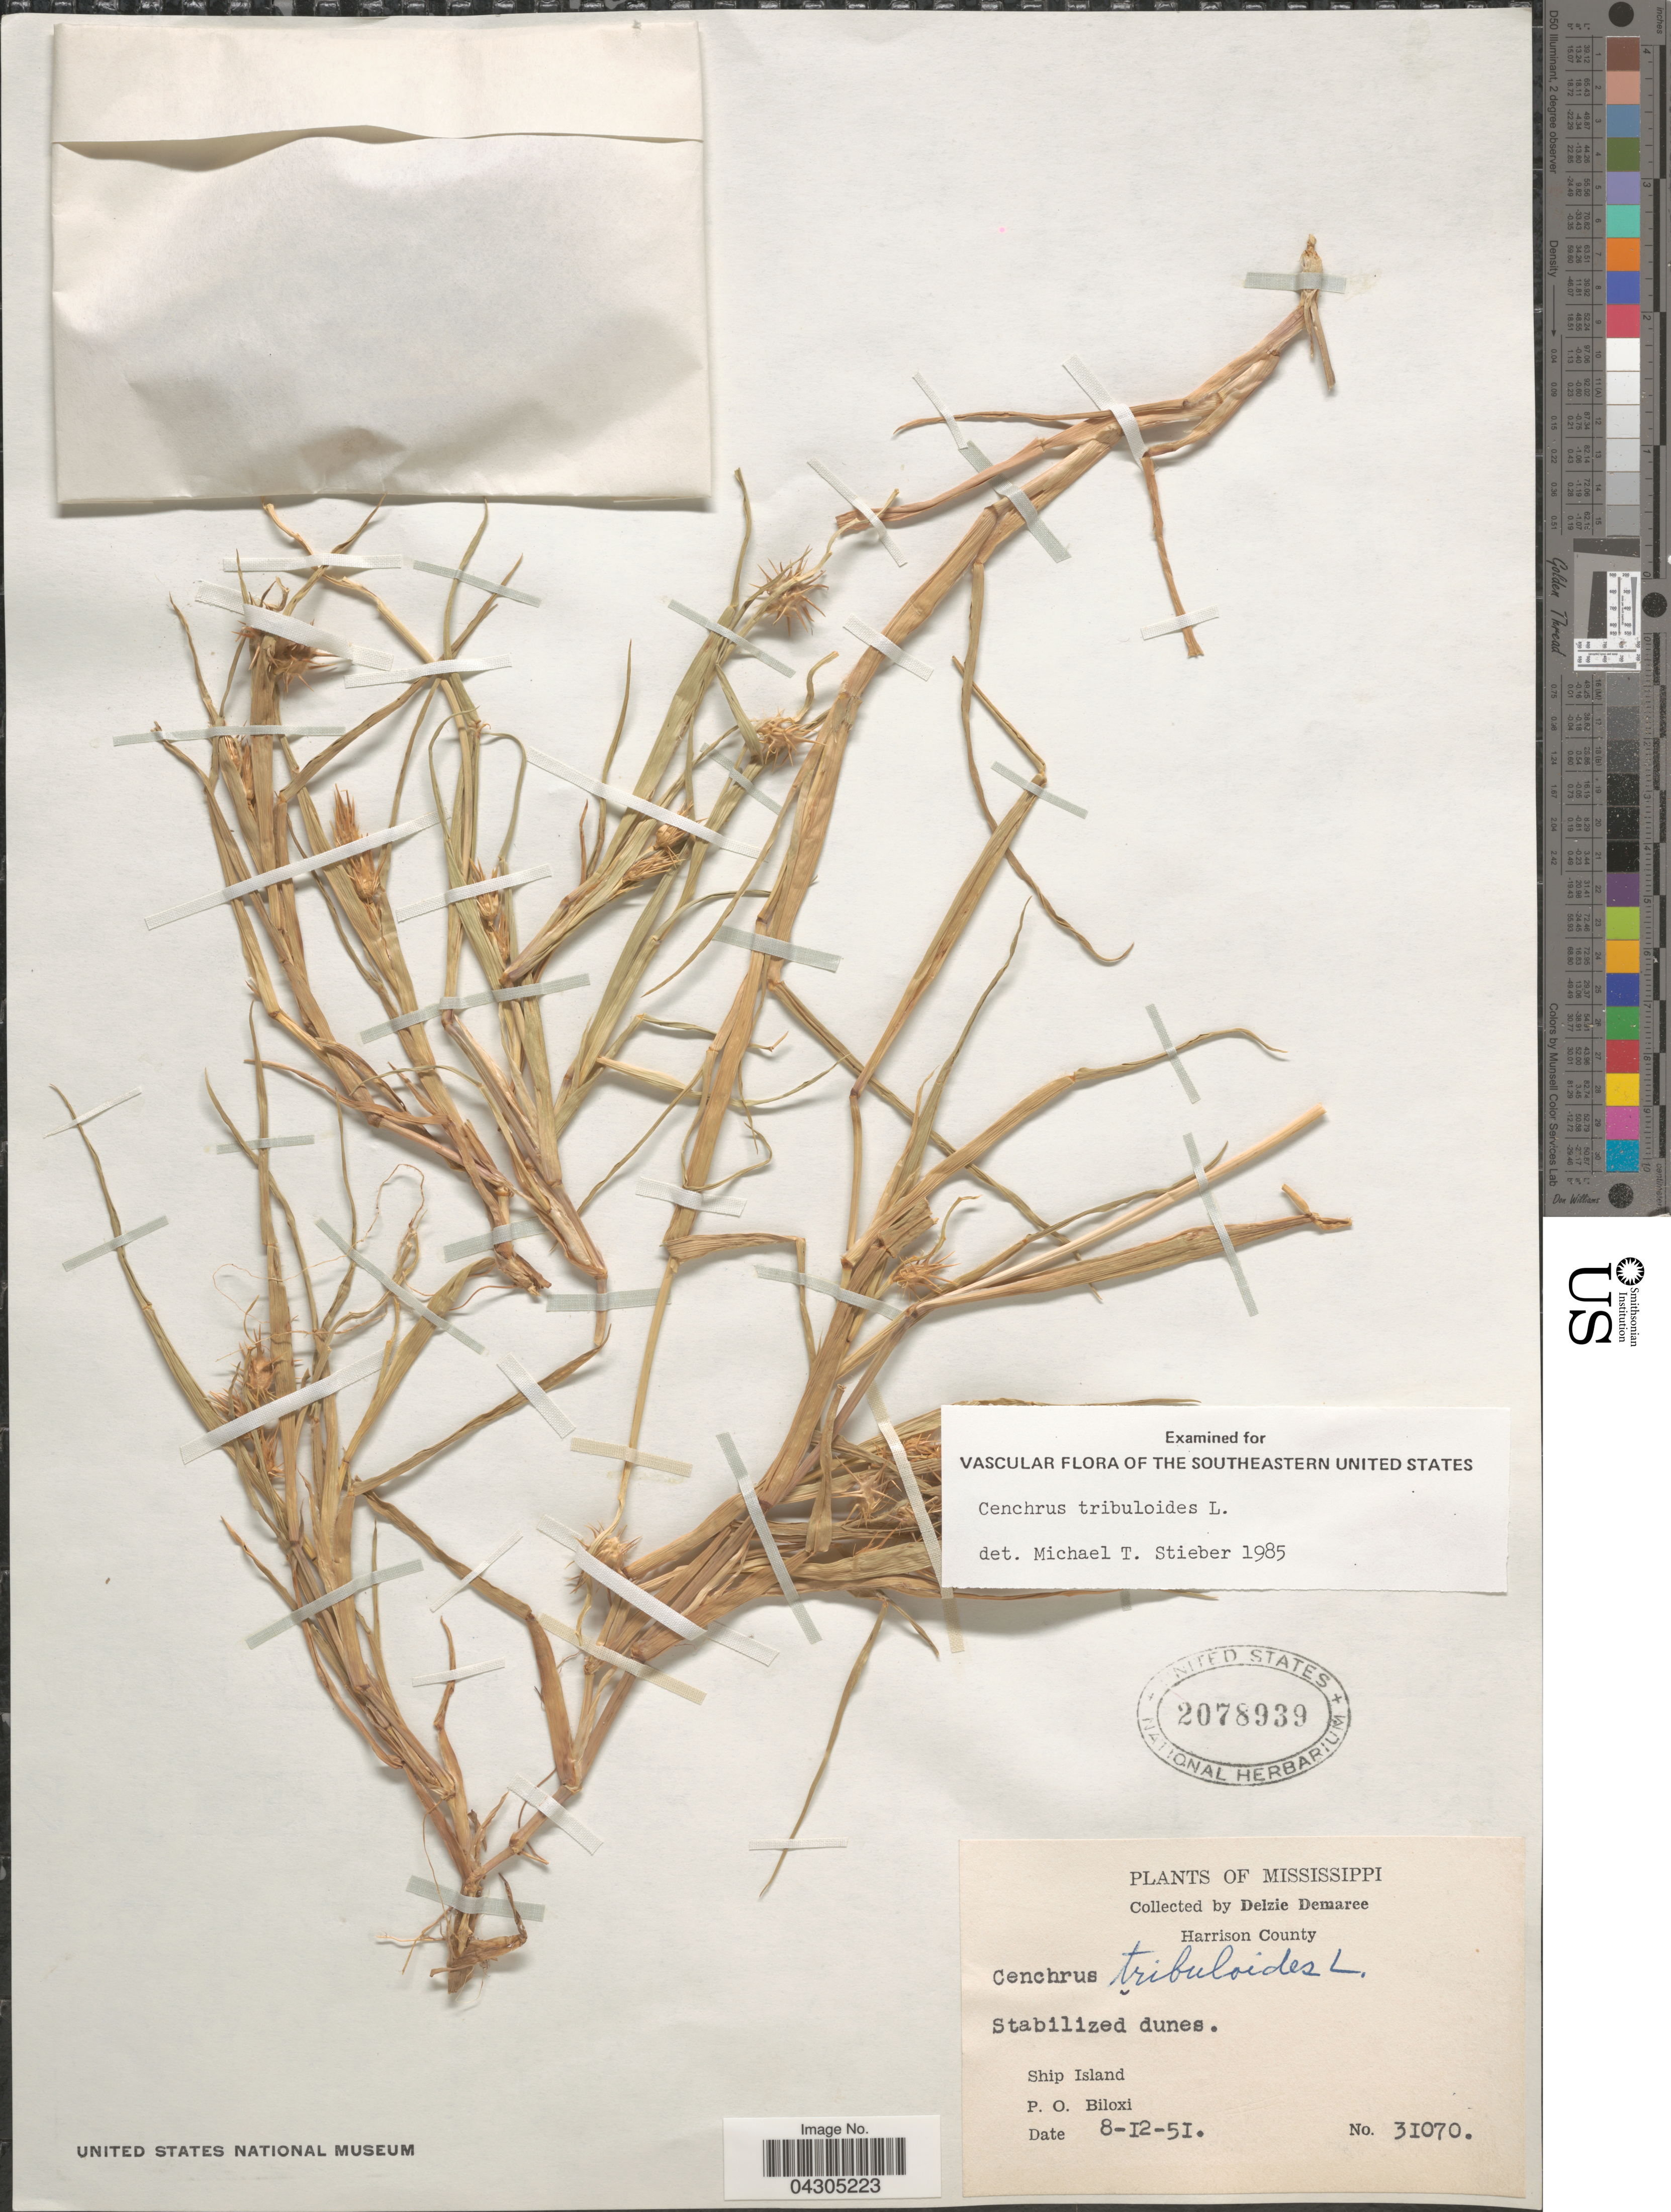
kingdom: Plantae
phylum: Tracheophyta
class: Liliopsida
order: Poales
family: Poaceae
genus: Cenchrus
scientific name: Cenchrus tribuloides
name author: L.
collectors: D. Demaree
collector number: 31070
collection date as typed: Transcribed d/m/y: 12/8/51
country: United States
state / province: Mississippi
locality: Harrison County. Ship Island. P.O. Biloxi.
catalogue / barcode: US 2078939